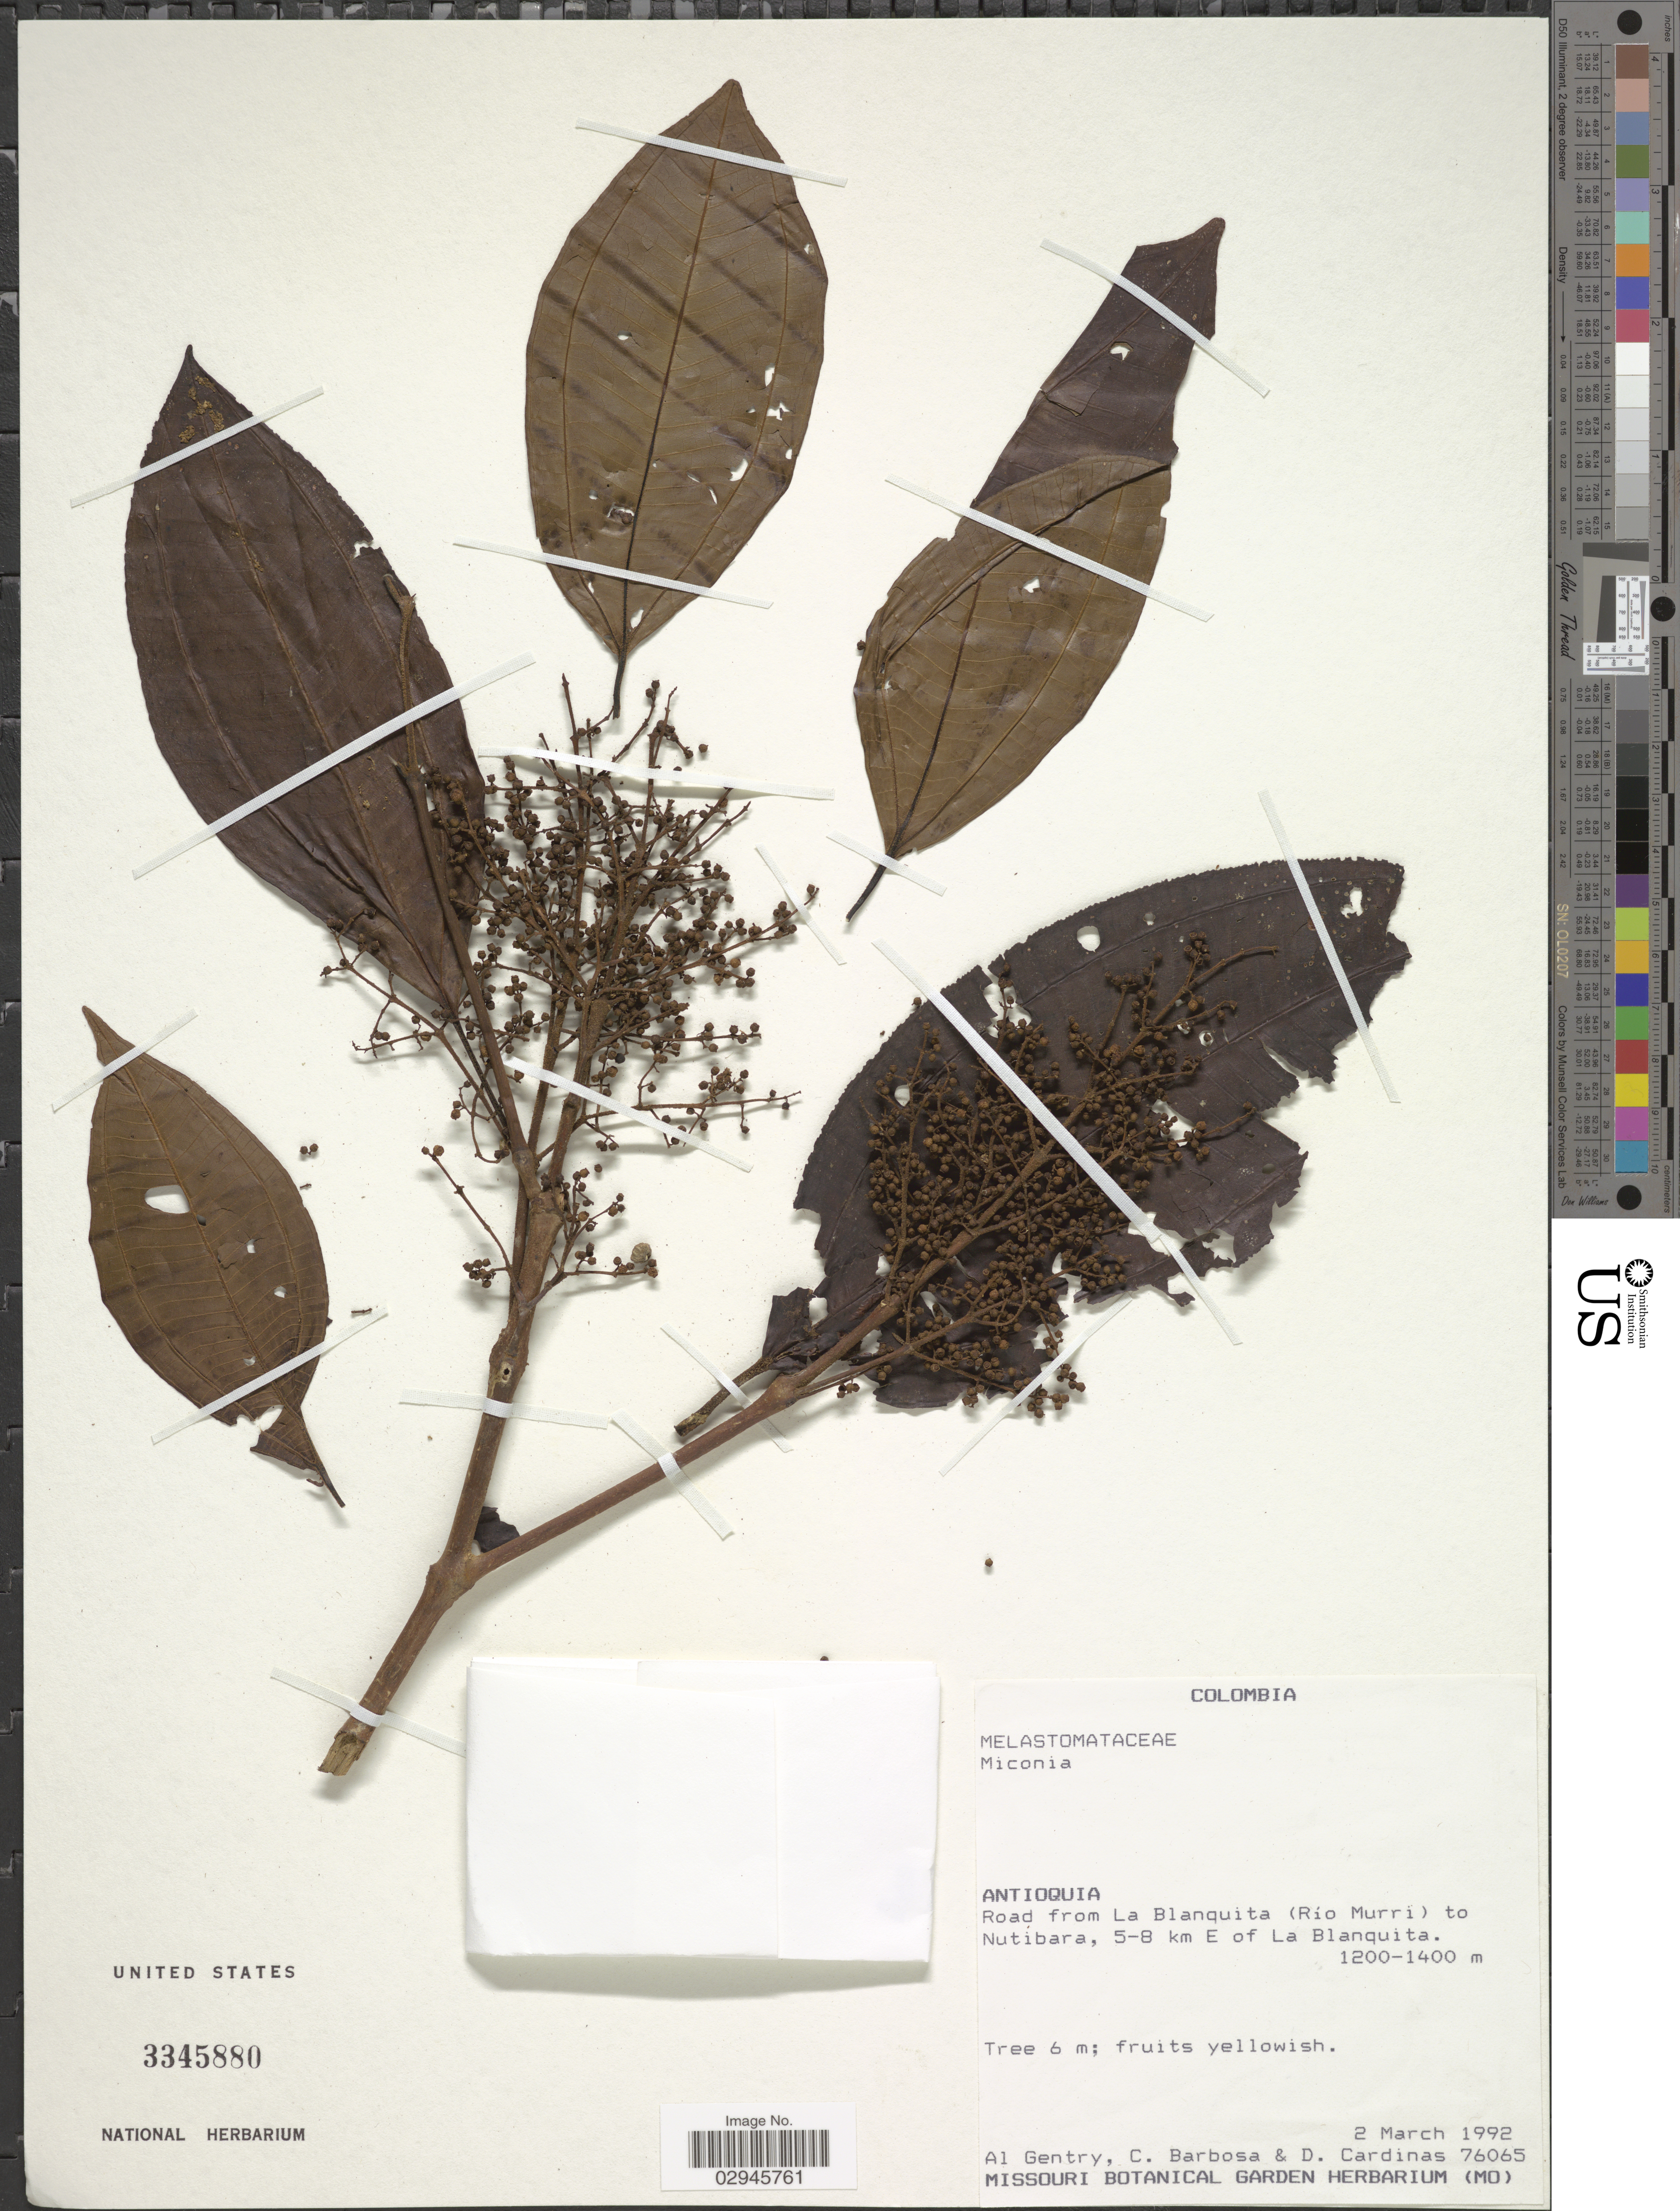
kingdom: Plantae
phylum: Tracheophyta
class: Magnoliopsida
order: Myrtales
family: Melastomataceae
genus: Miconia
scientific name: Miconia sp.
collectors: A. H. Gentry, C. E. Barbosa & D. Cardinas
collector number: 76065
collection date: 1992-03-02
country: Colombia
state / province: Antioquia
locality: Road from La Blanquita (Río Murri) to Nutibara, 5-8 km E of La Blanquita.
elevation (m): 1200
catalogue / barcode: US 3345880